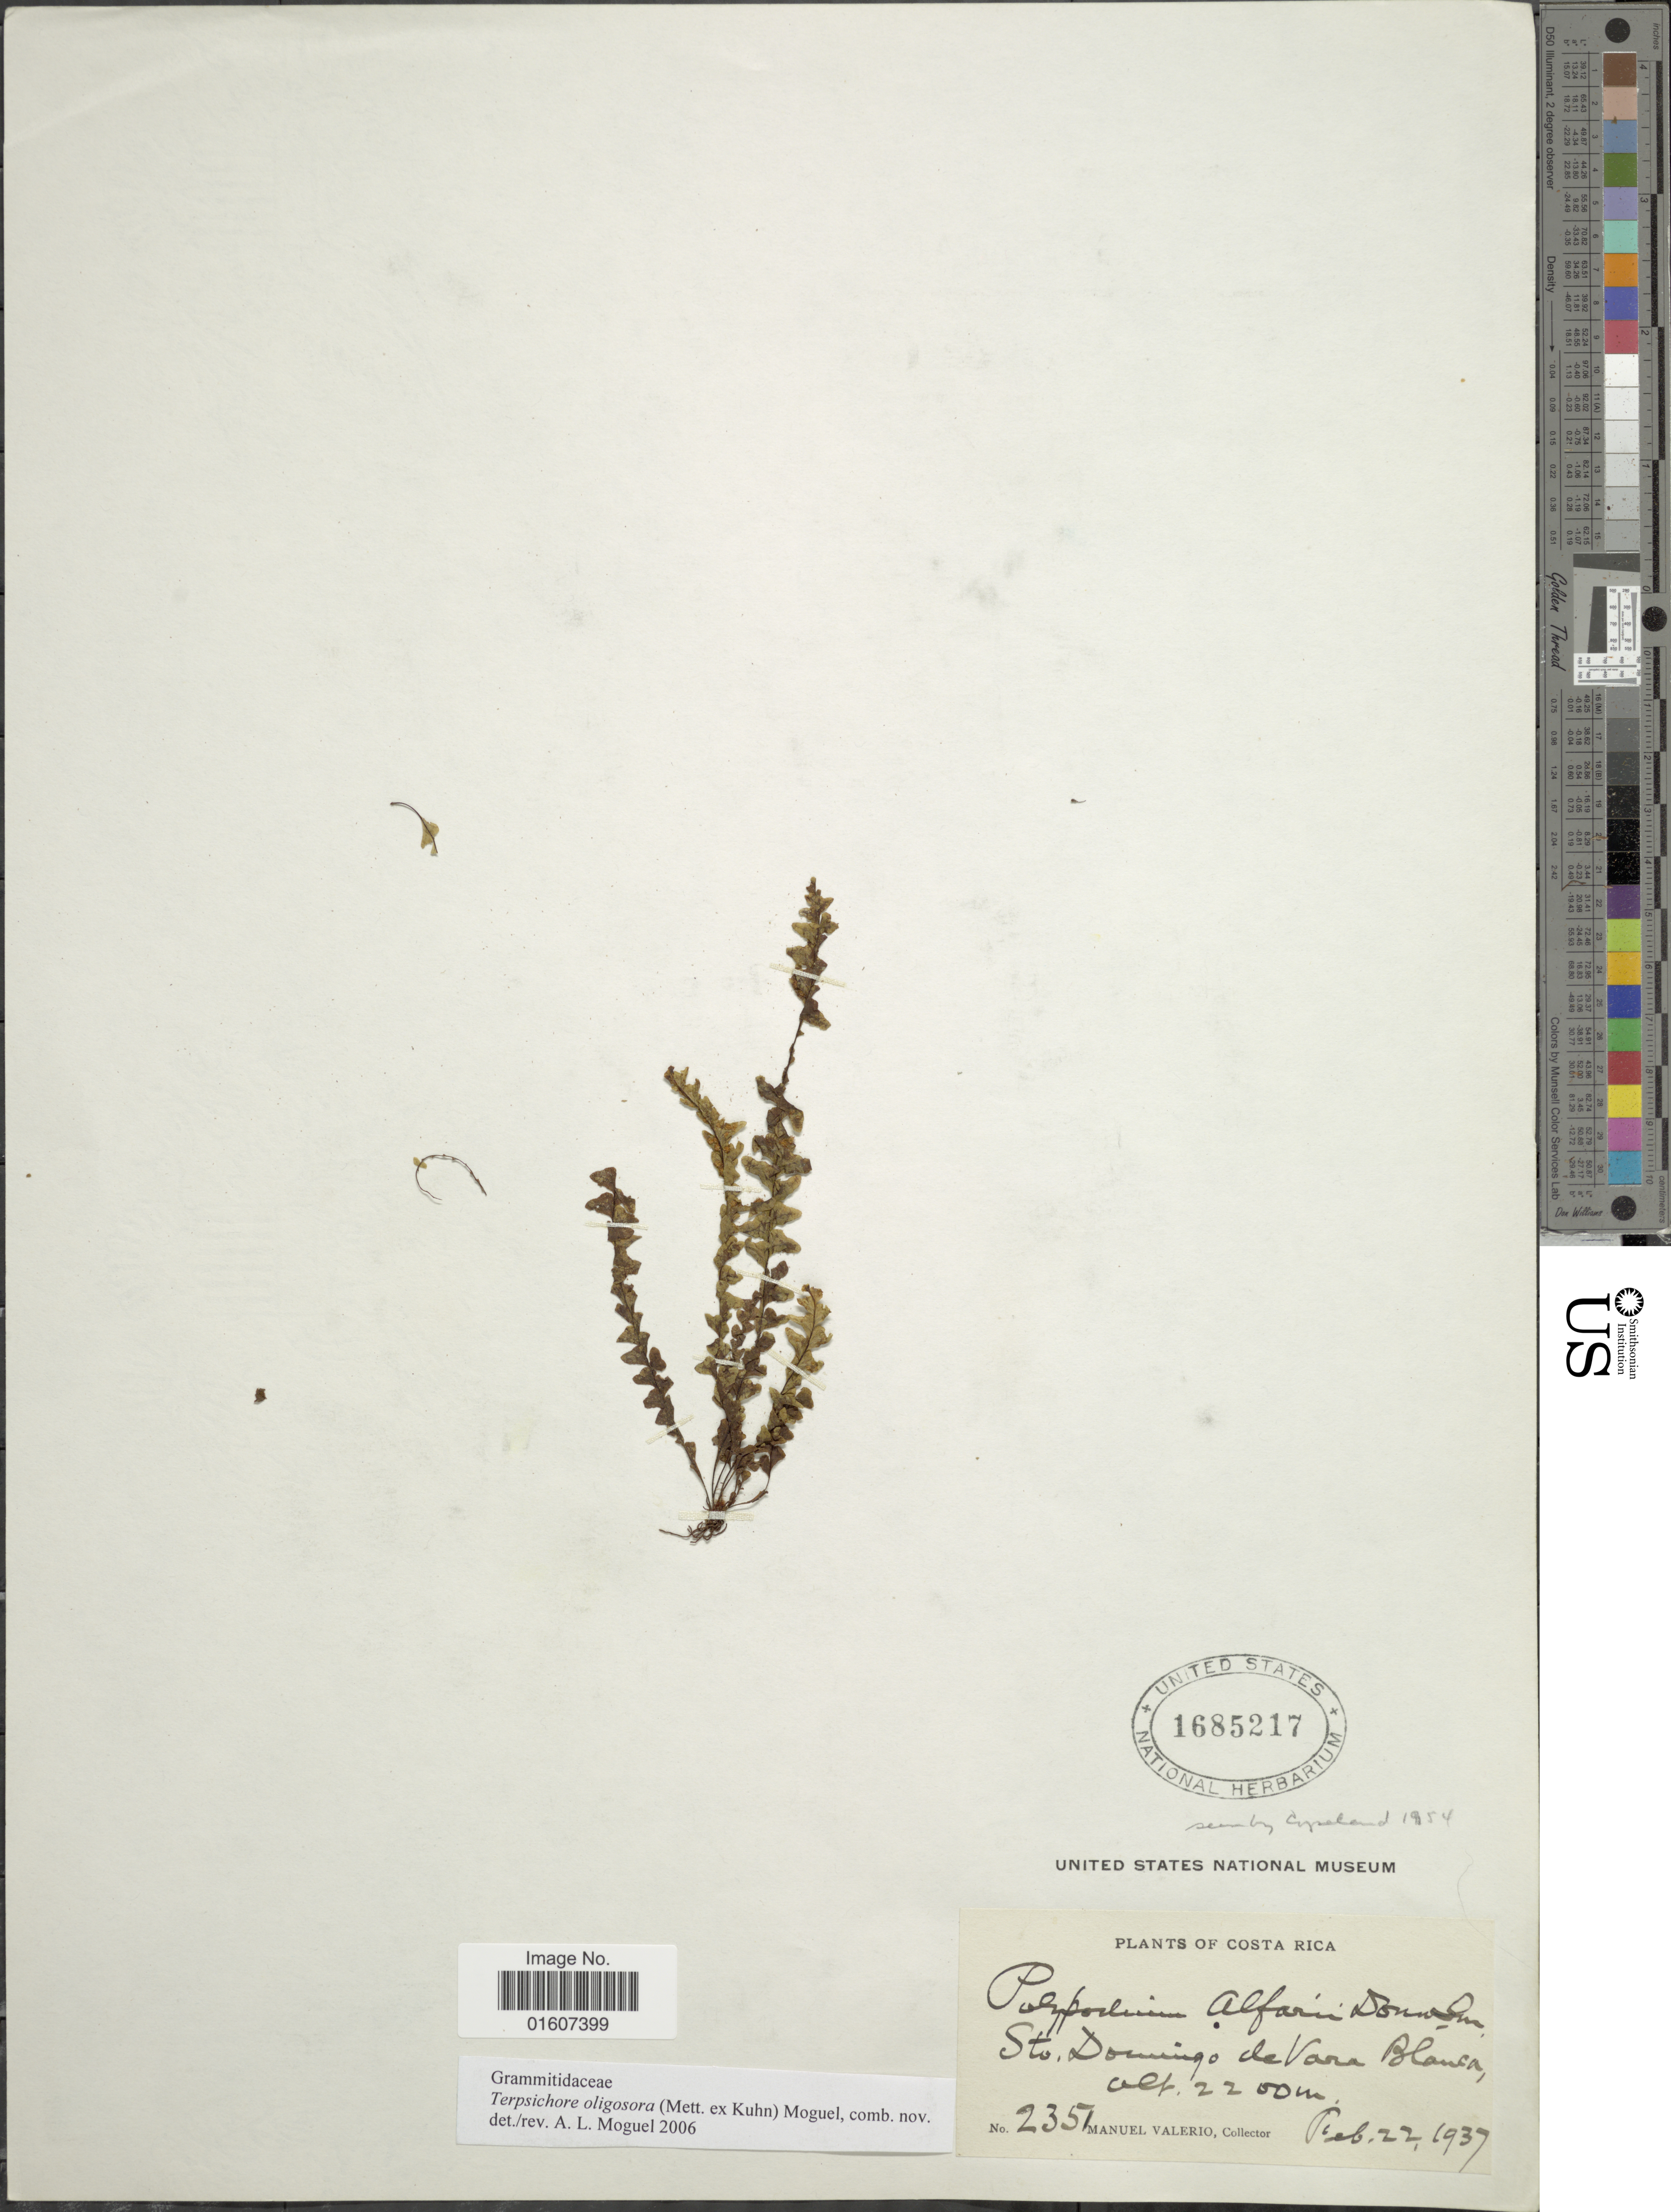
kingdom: Plantae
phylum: Tracheophyta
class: Polypodiopsida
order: Polypodiales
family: Polypodiaceae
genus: Terpsichore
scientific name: Terpsichore oligosora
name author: (Mett. ex Kuhn) Moguel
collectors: M. Valerio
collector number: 2351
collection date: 1937-02-22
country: Costa Rica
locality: Sto Domingo de Vara Blanca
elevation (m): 2200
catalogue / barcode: US 1685217